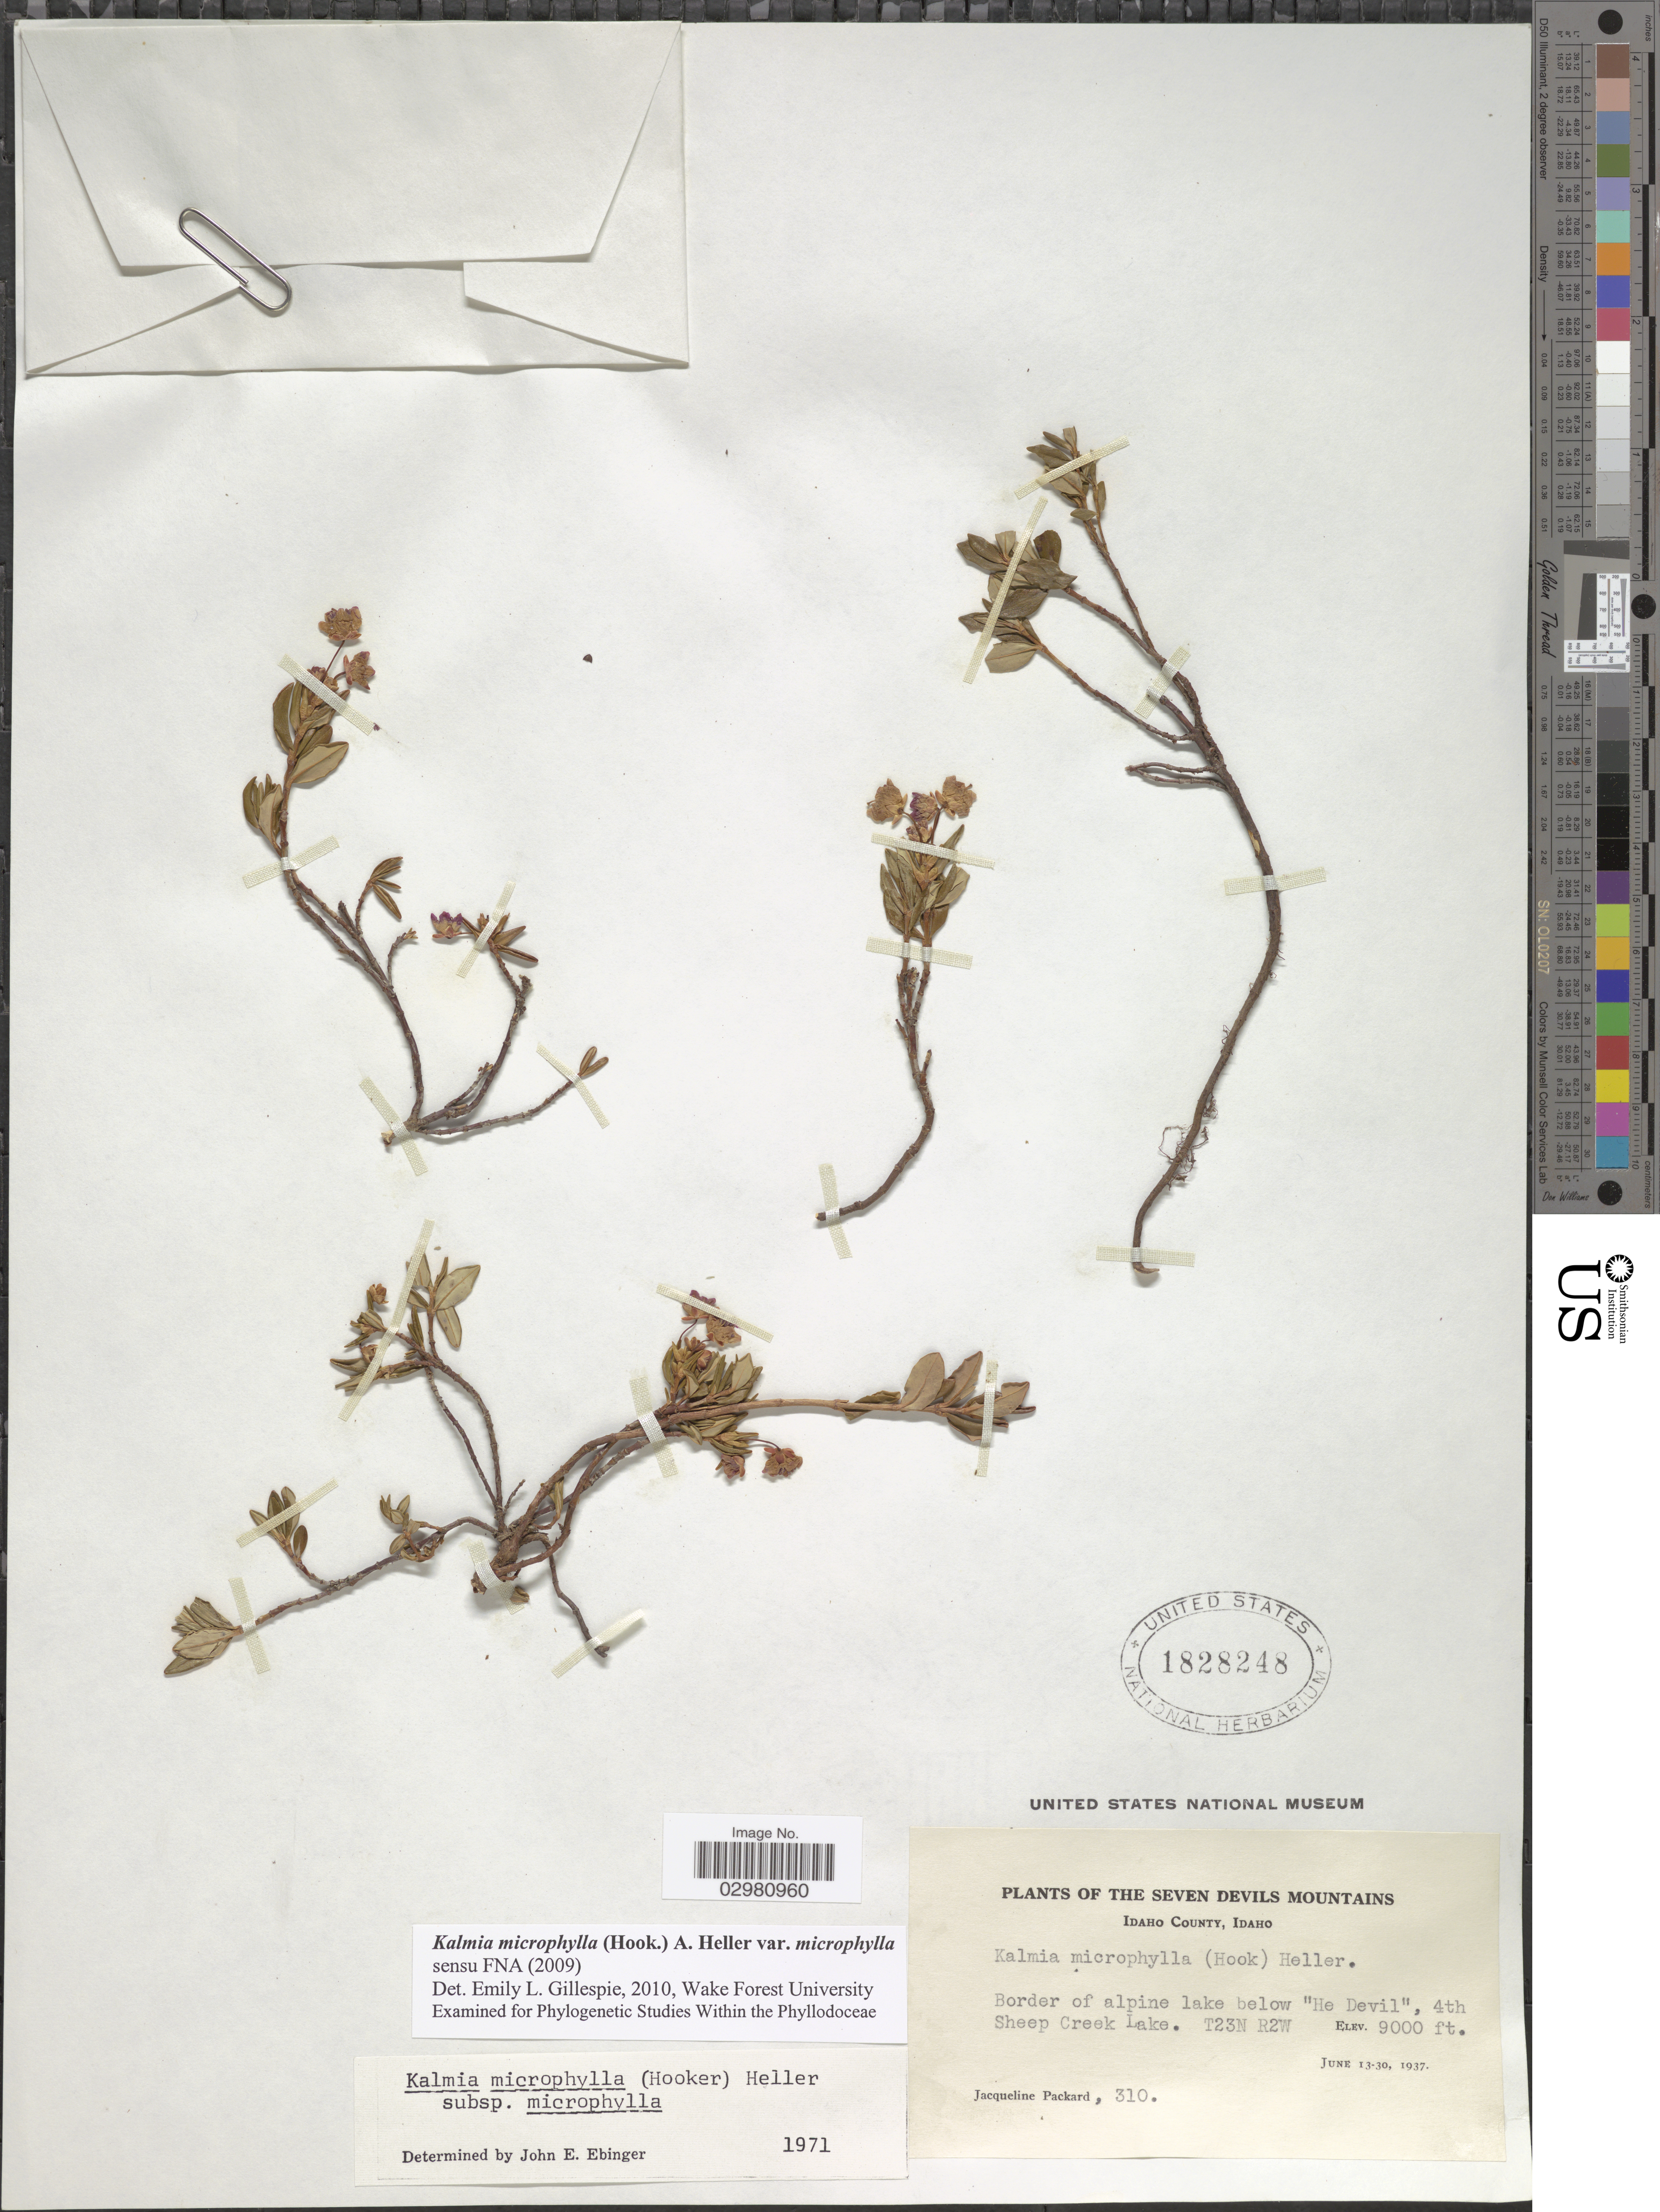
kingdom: Plantae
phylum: Tracheophyta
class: Magnoliopsida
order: Ericales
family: Ericaceae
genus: Kalmia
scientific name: Kalmia microphylla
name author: (Hook.) A. Heller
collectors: J. Packard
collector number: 310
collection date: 1937-06-13/1937-06-30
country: United States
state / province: Idaho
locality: The Seven Devils Mountains. Idaho County. Border of alpine lake below "He Devil", 4th Sheep Creek Lake. T23N R2W.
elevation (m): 2743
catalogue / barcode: US 1828248